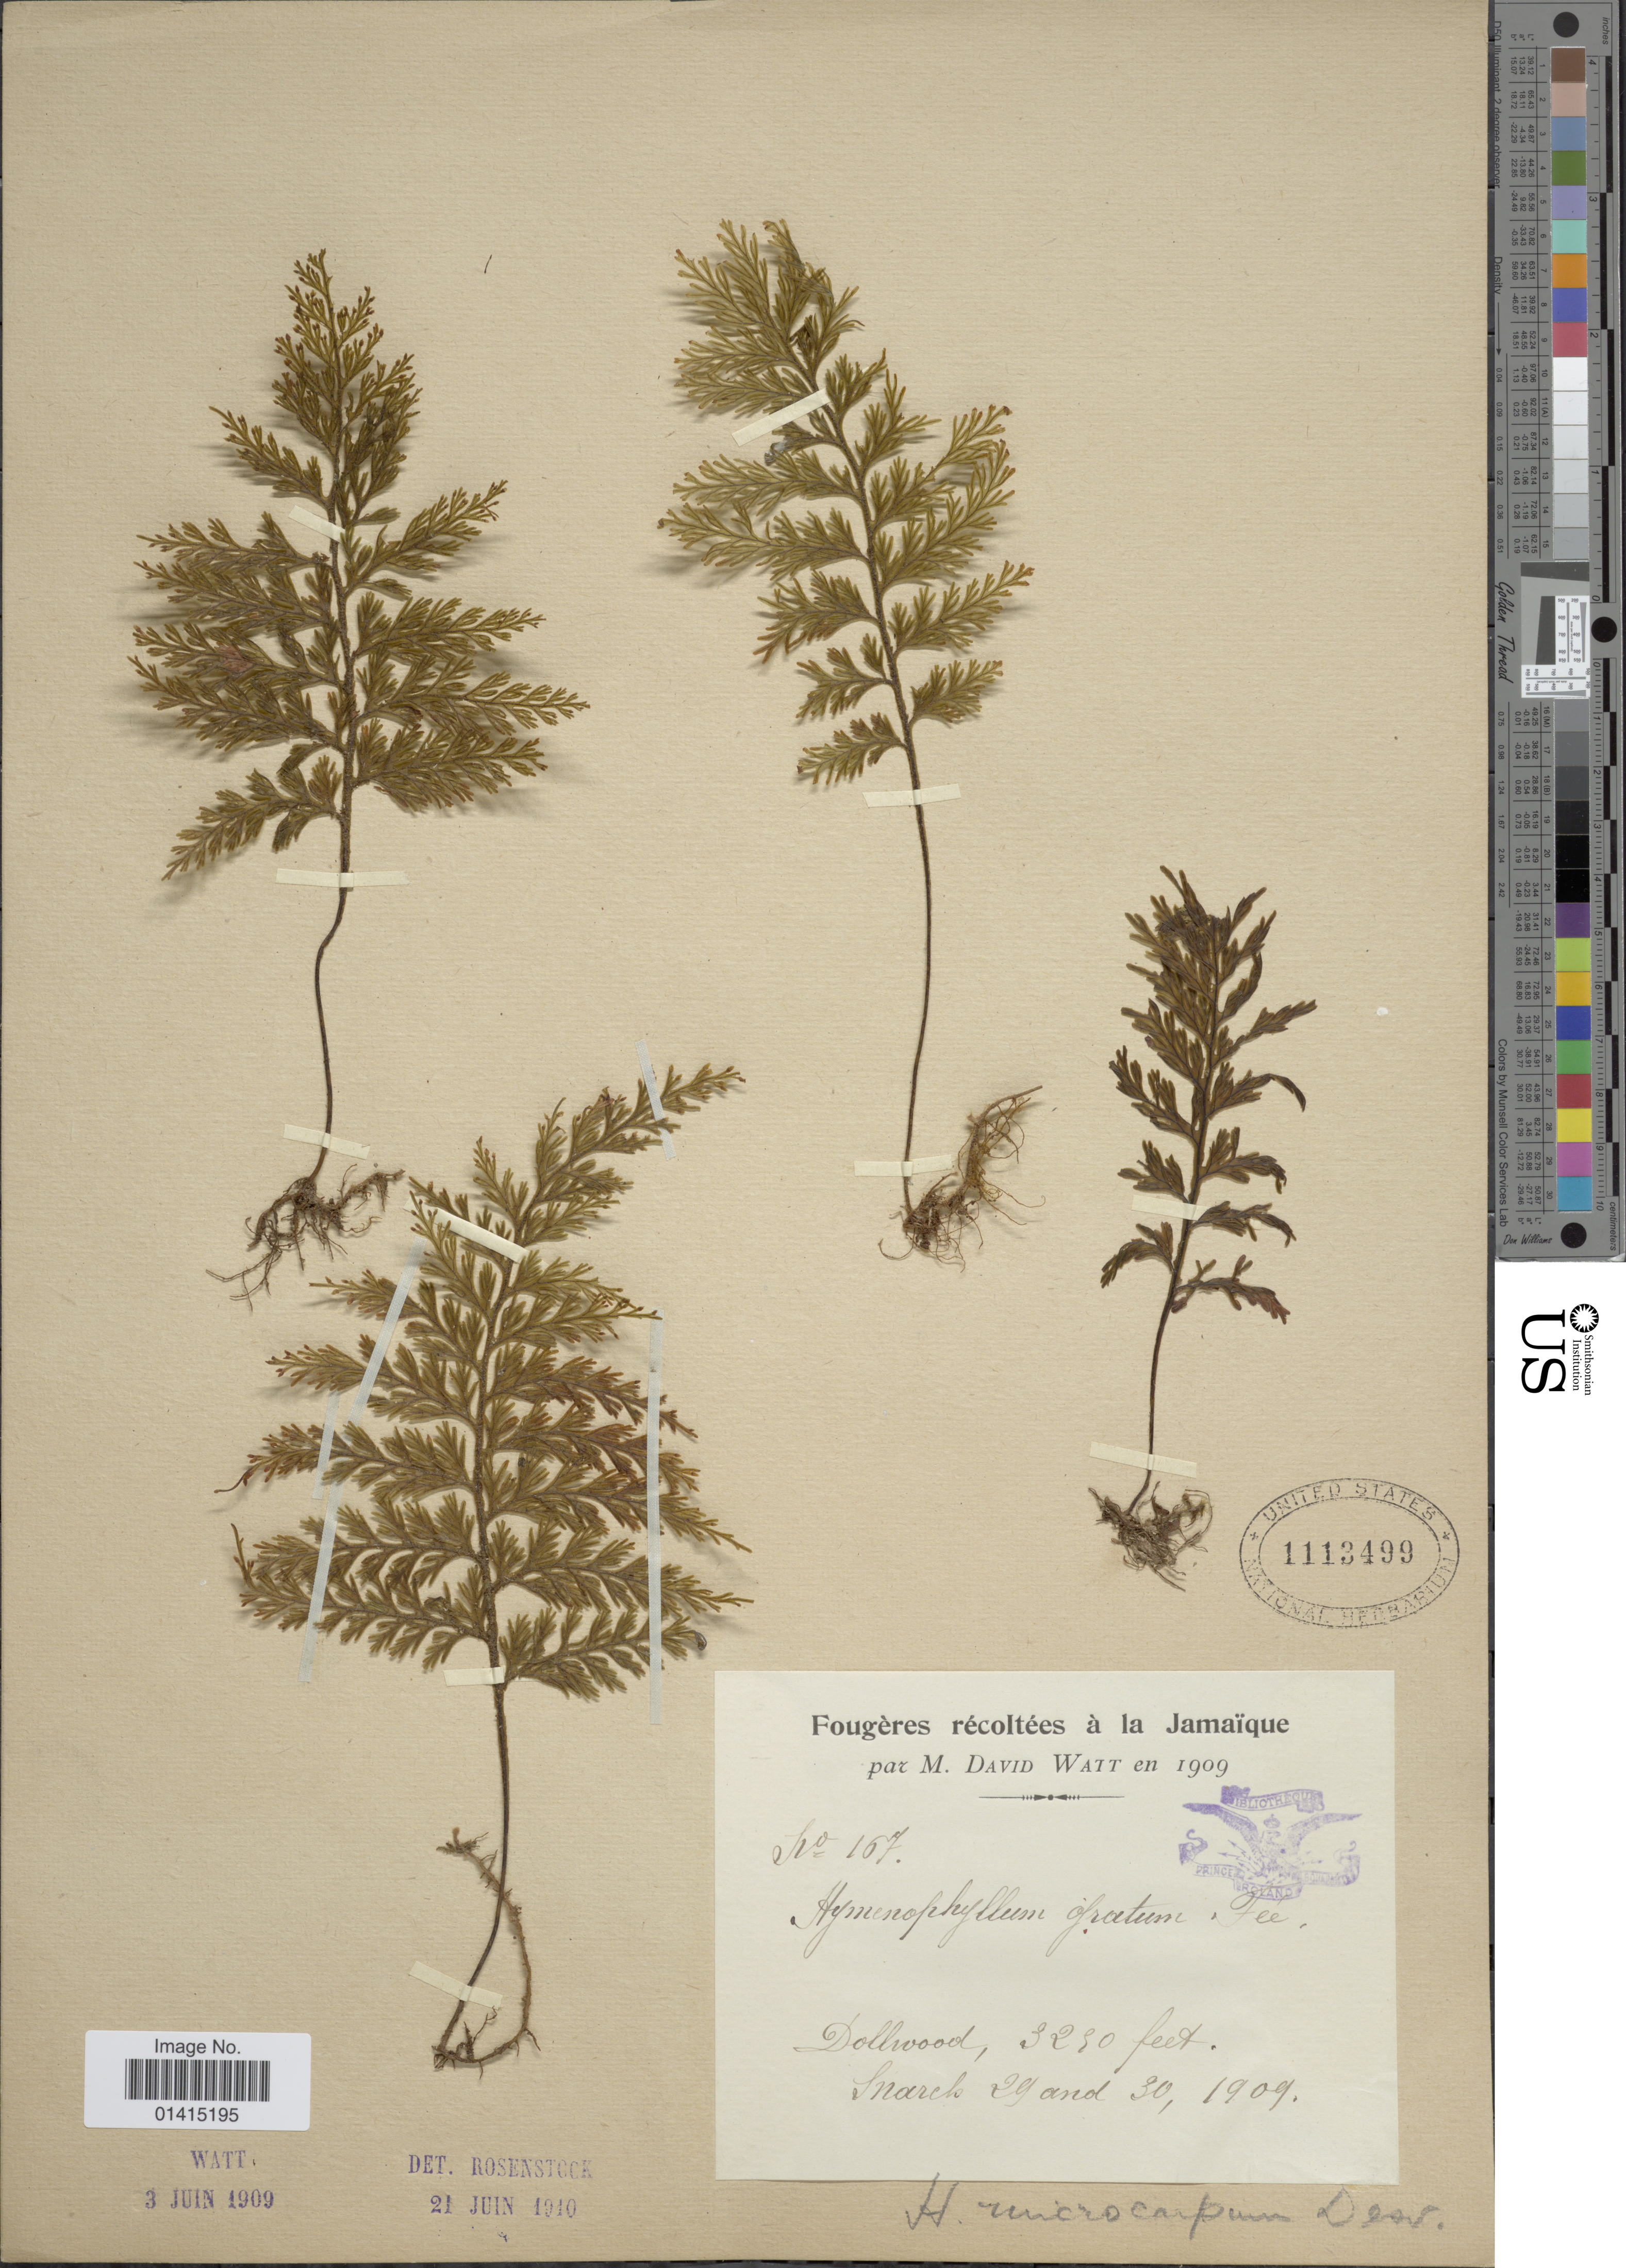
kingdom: Plantae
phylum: Tracheophyta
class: Polypodiopsida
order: Hymenophyllales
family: Hymenophyllaceae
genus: Hymenophyllum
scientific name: Hymenophyllum microcarpum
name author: (Desv.) Lellinger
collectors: M. Watt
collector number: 157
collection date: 1909-03-29/1909-03-30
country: Jamaica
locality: Dollwood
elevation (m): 991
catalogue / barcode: US 1113499